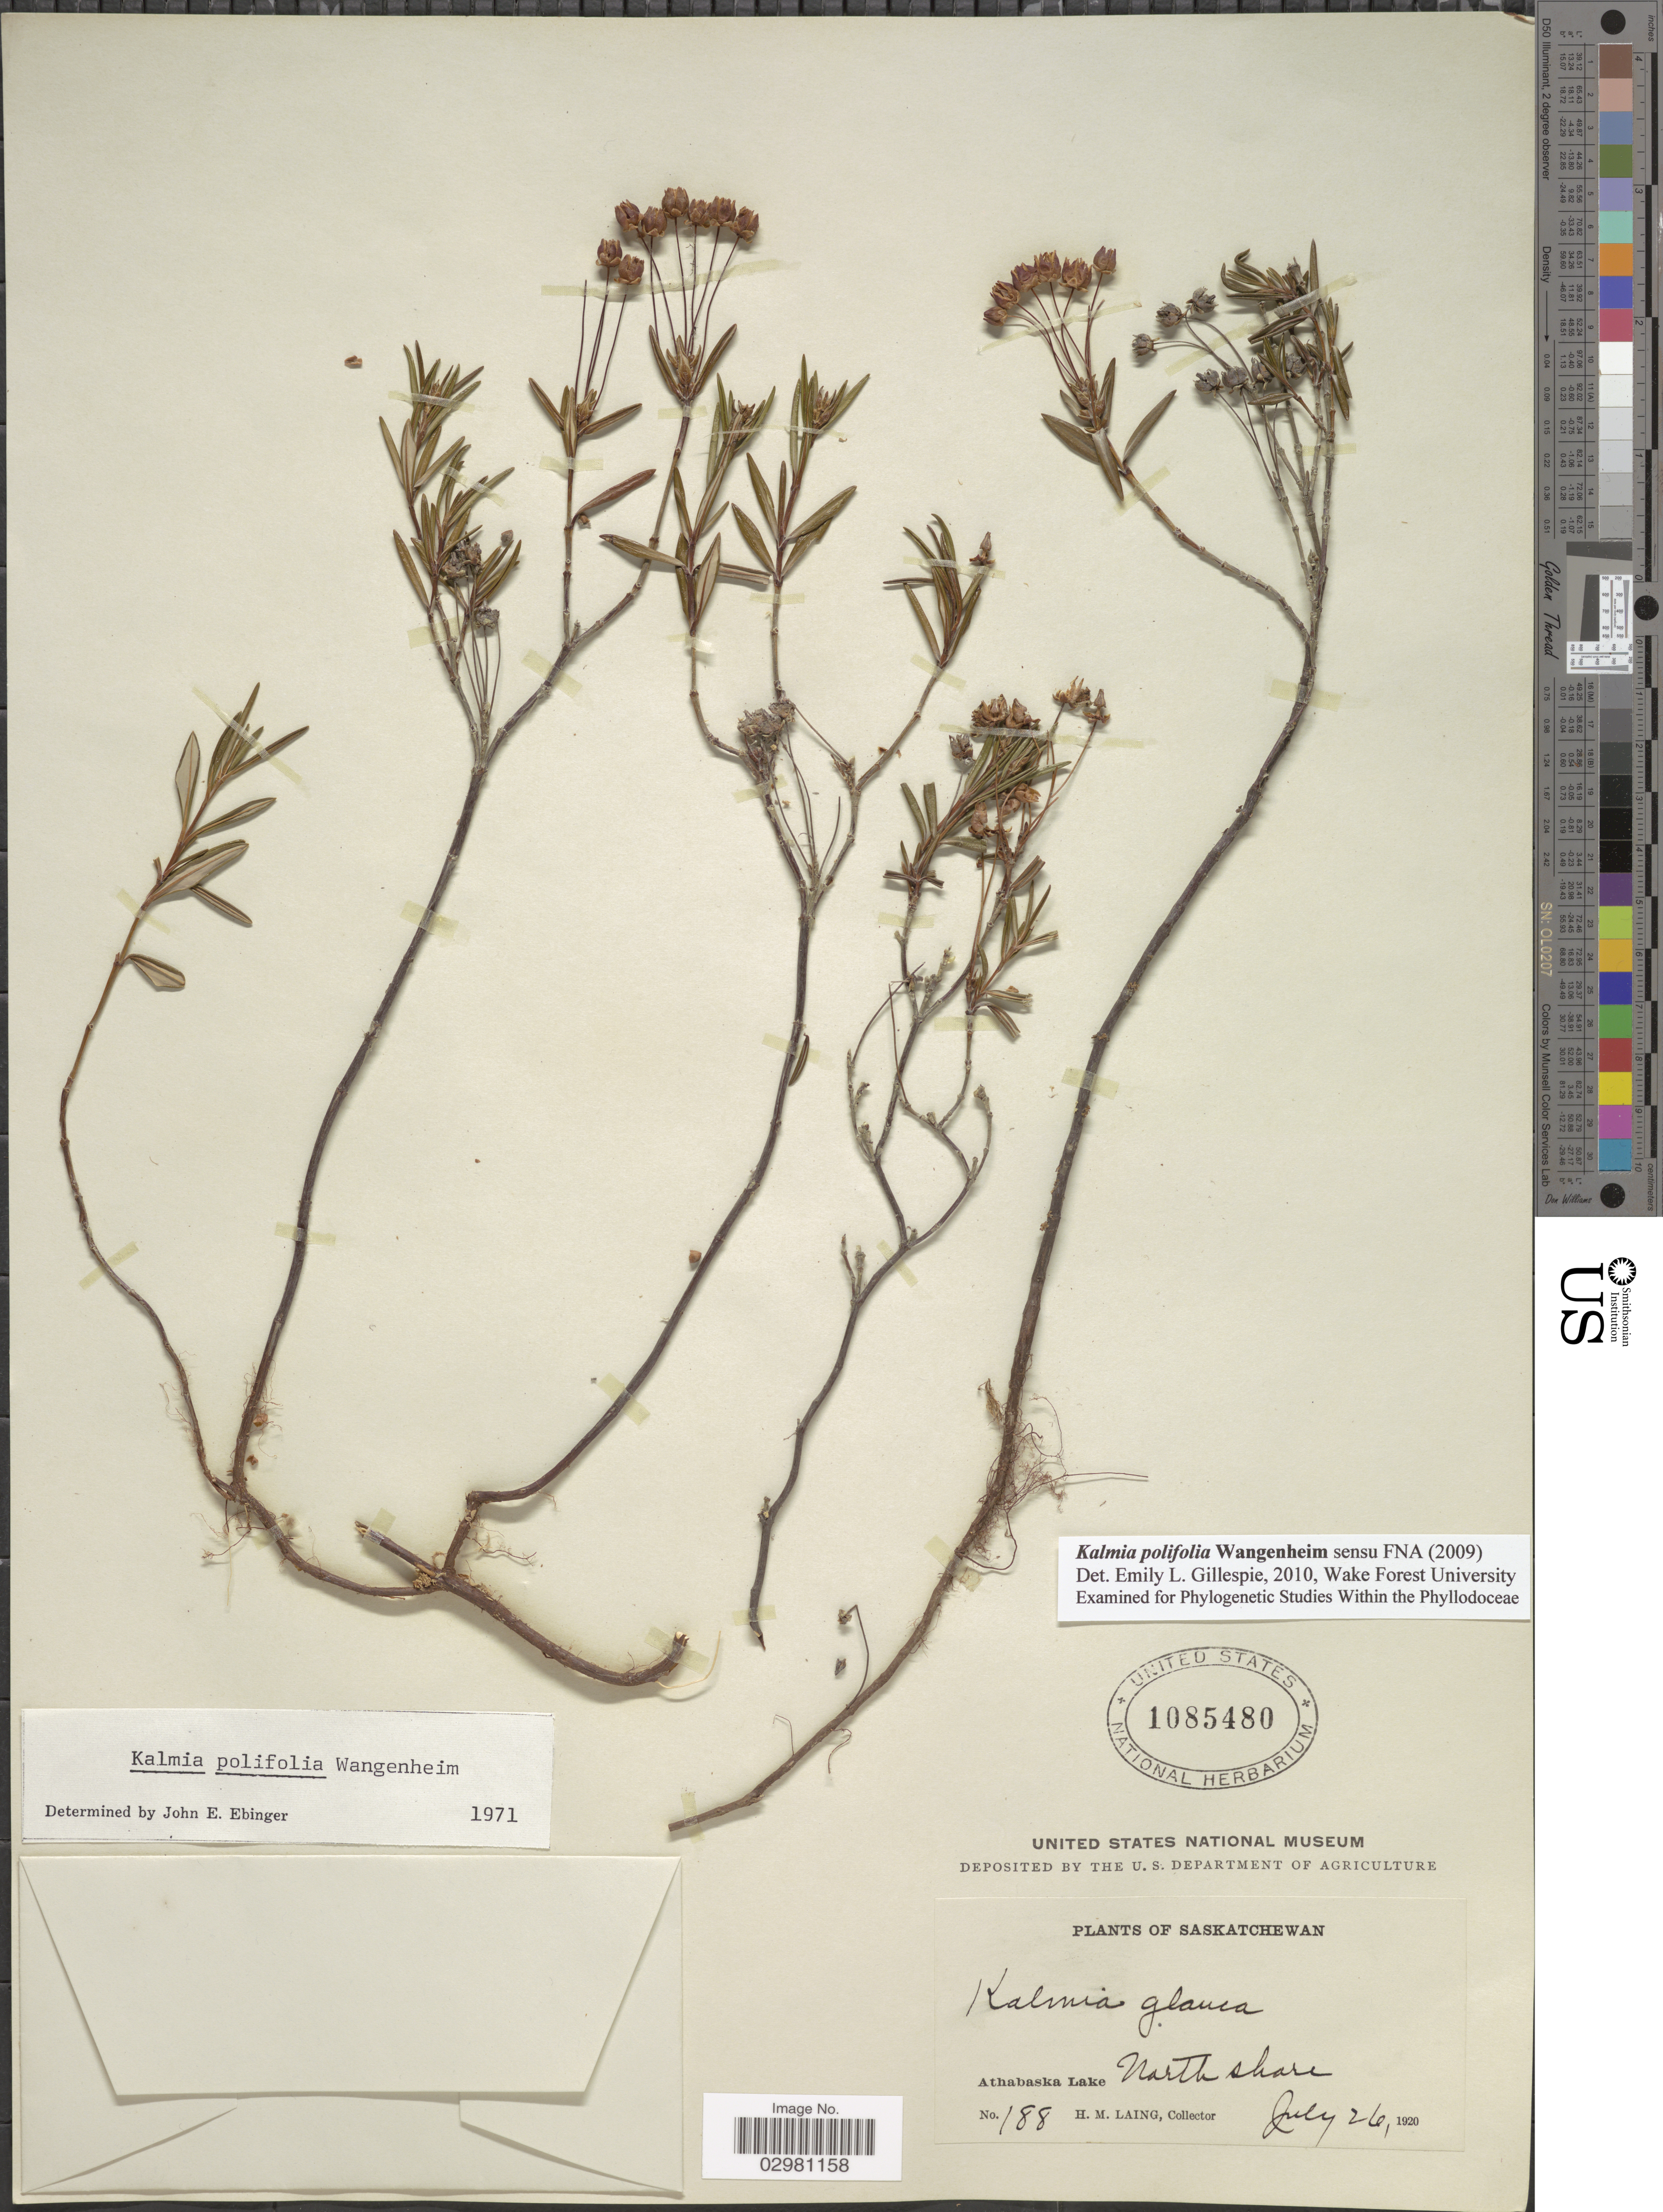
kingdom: Plantae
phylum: Tracheophyta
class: Magnoliopsida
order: Ericales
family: Ericaceae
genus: Kalmia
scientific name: Kalmia polifolia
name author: Wangenh.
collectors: H. Laing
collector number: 188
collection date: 1920-07-26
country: Canada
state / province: Saskatchewan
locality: Athabaska Lake. North shore.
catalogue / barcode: US 1085480